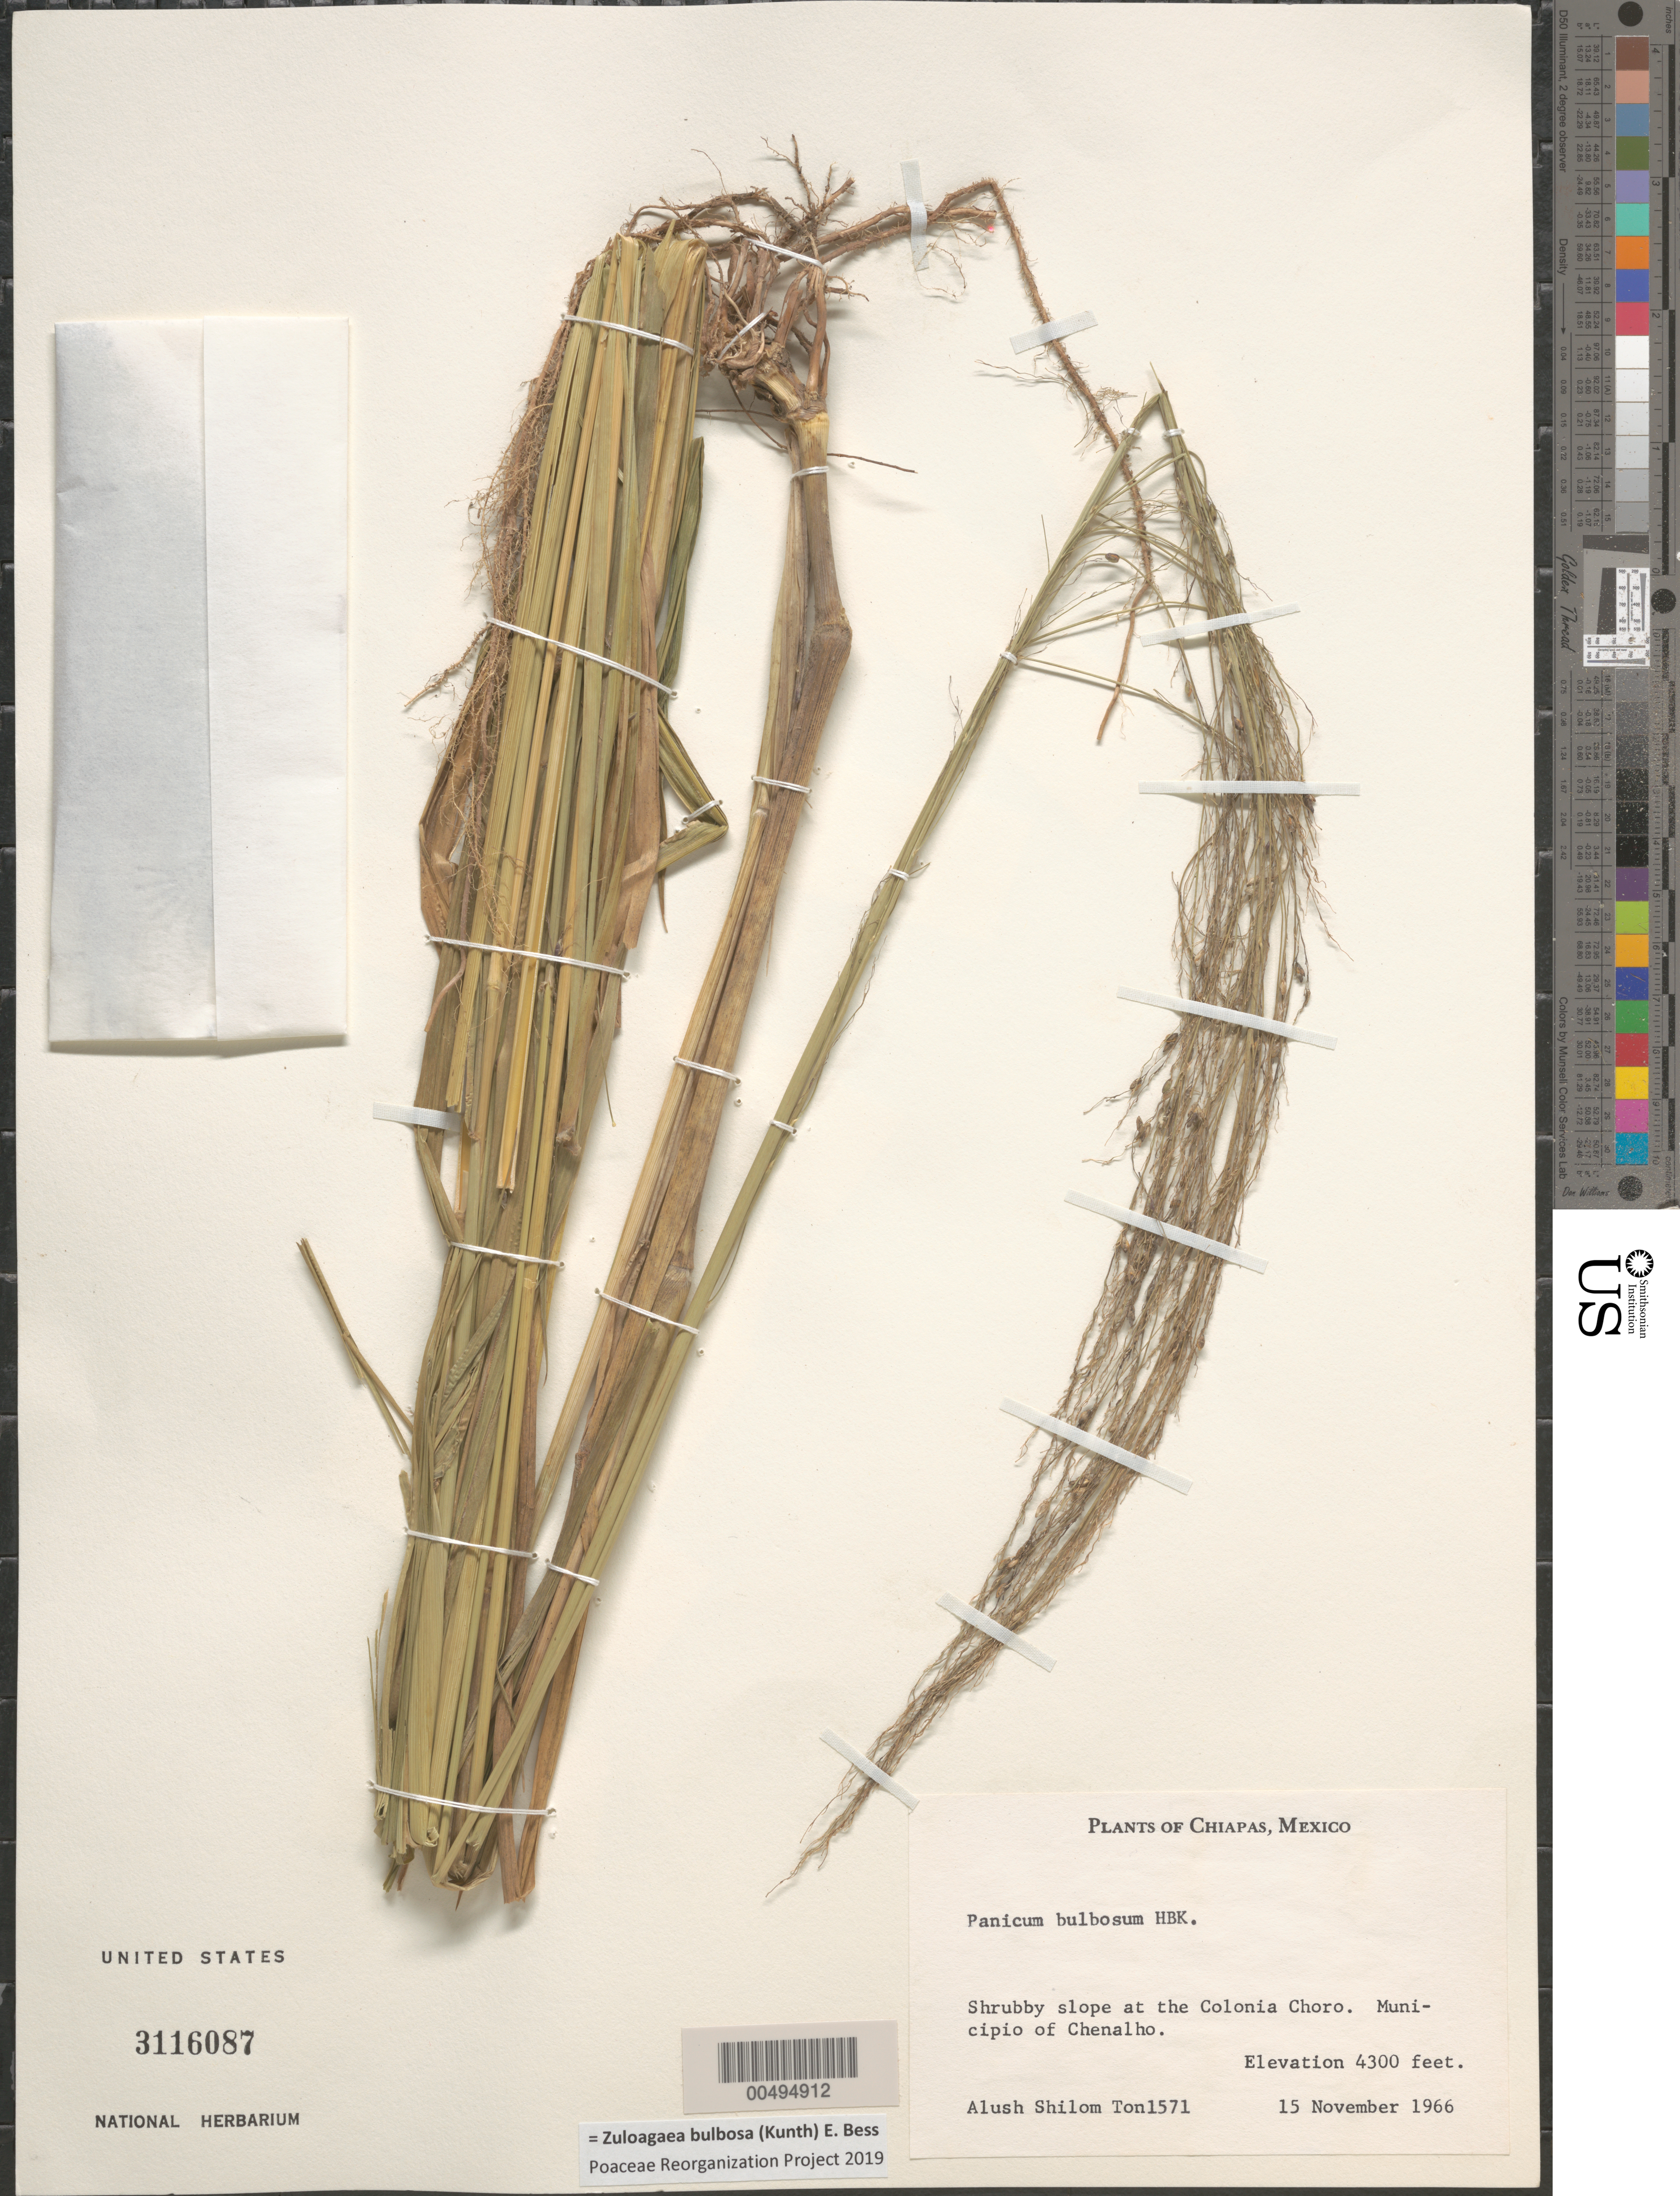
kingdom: Plantae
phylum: Tracheophyta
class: Liliopsida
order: Poales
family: Poaceae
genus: Panicum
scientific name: Panicum bulbosum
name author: Kunth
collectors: A. S. Ton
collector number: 1571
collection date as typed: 15 Nov 1966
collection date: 1966-11-15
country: Mexico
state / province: Chiapas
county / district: Chenalho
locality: At the Colonia Choro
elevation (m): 1311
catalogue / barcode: US 3116087